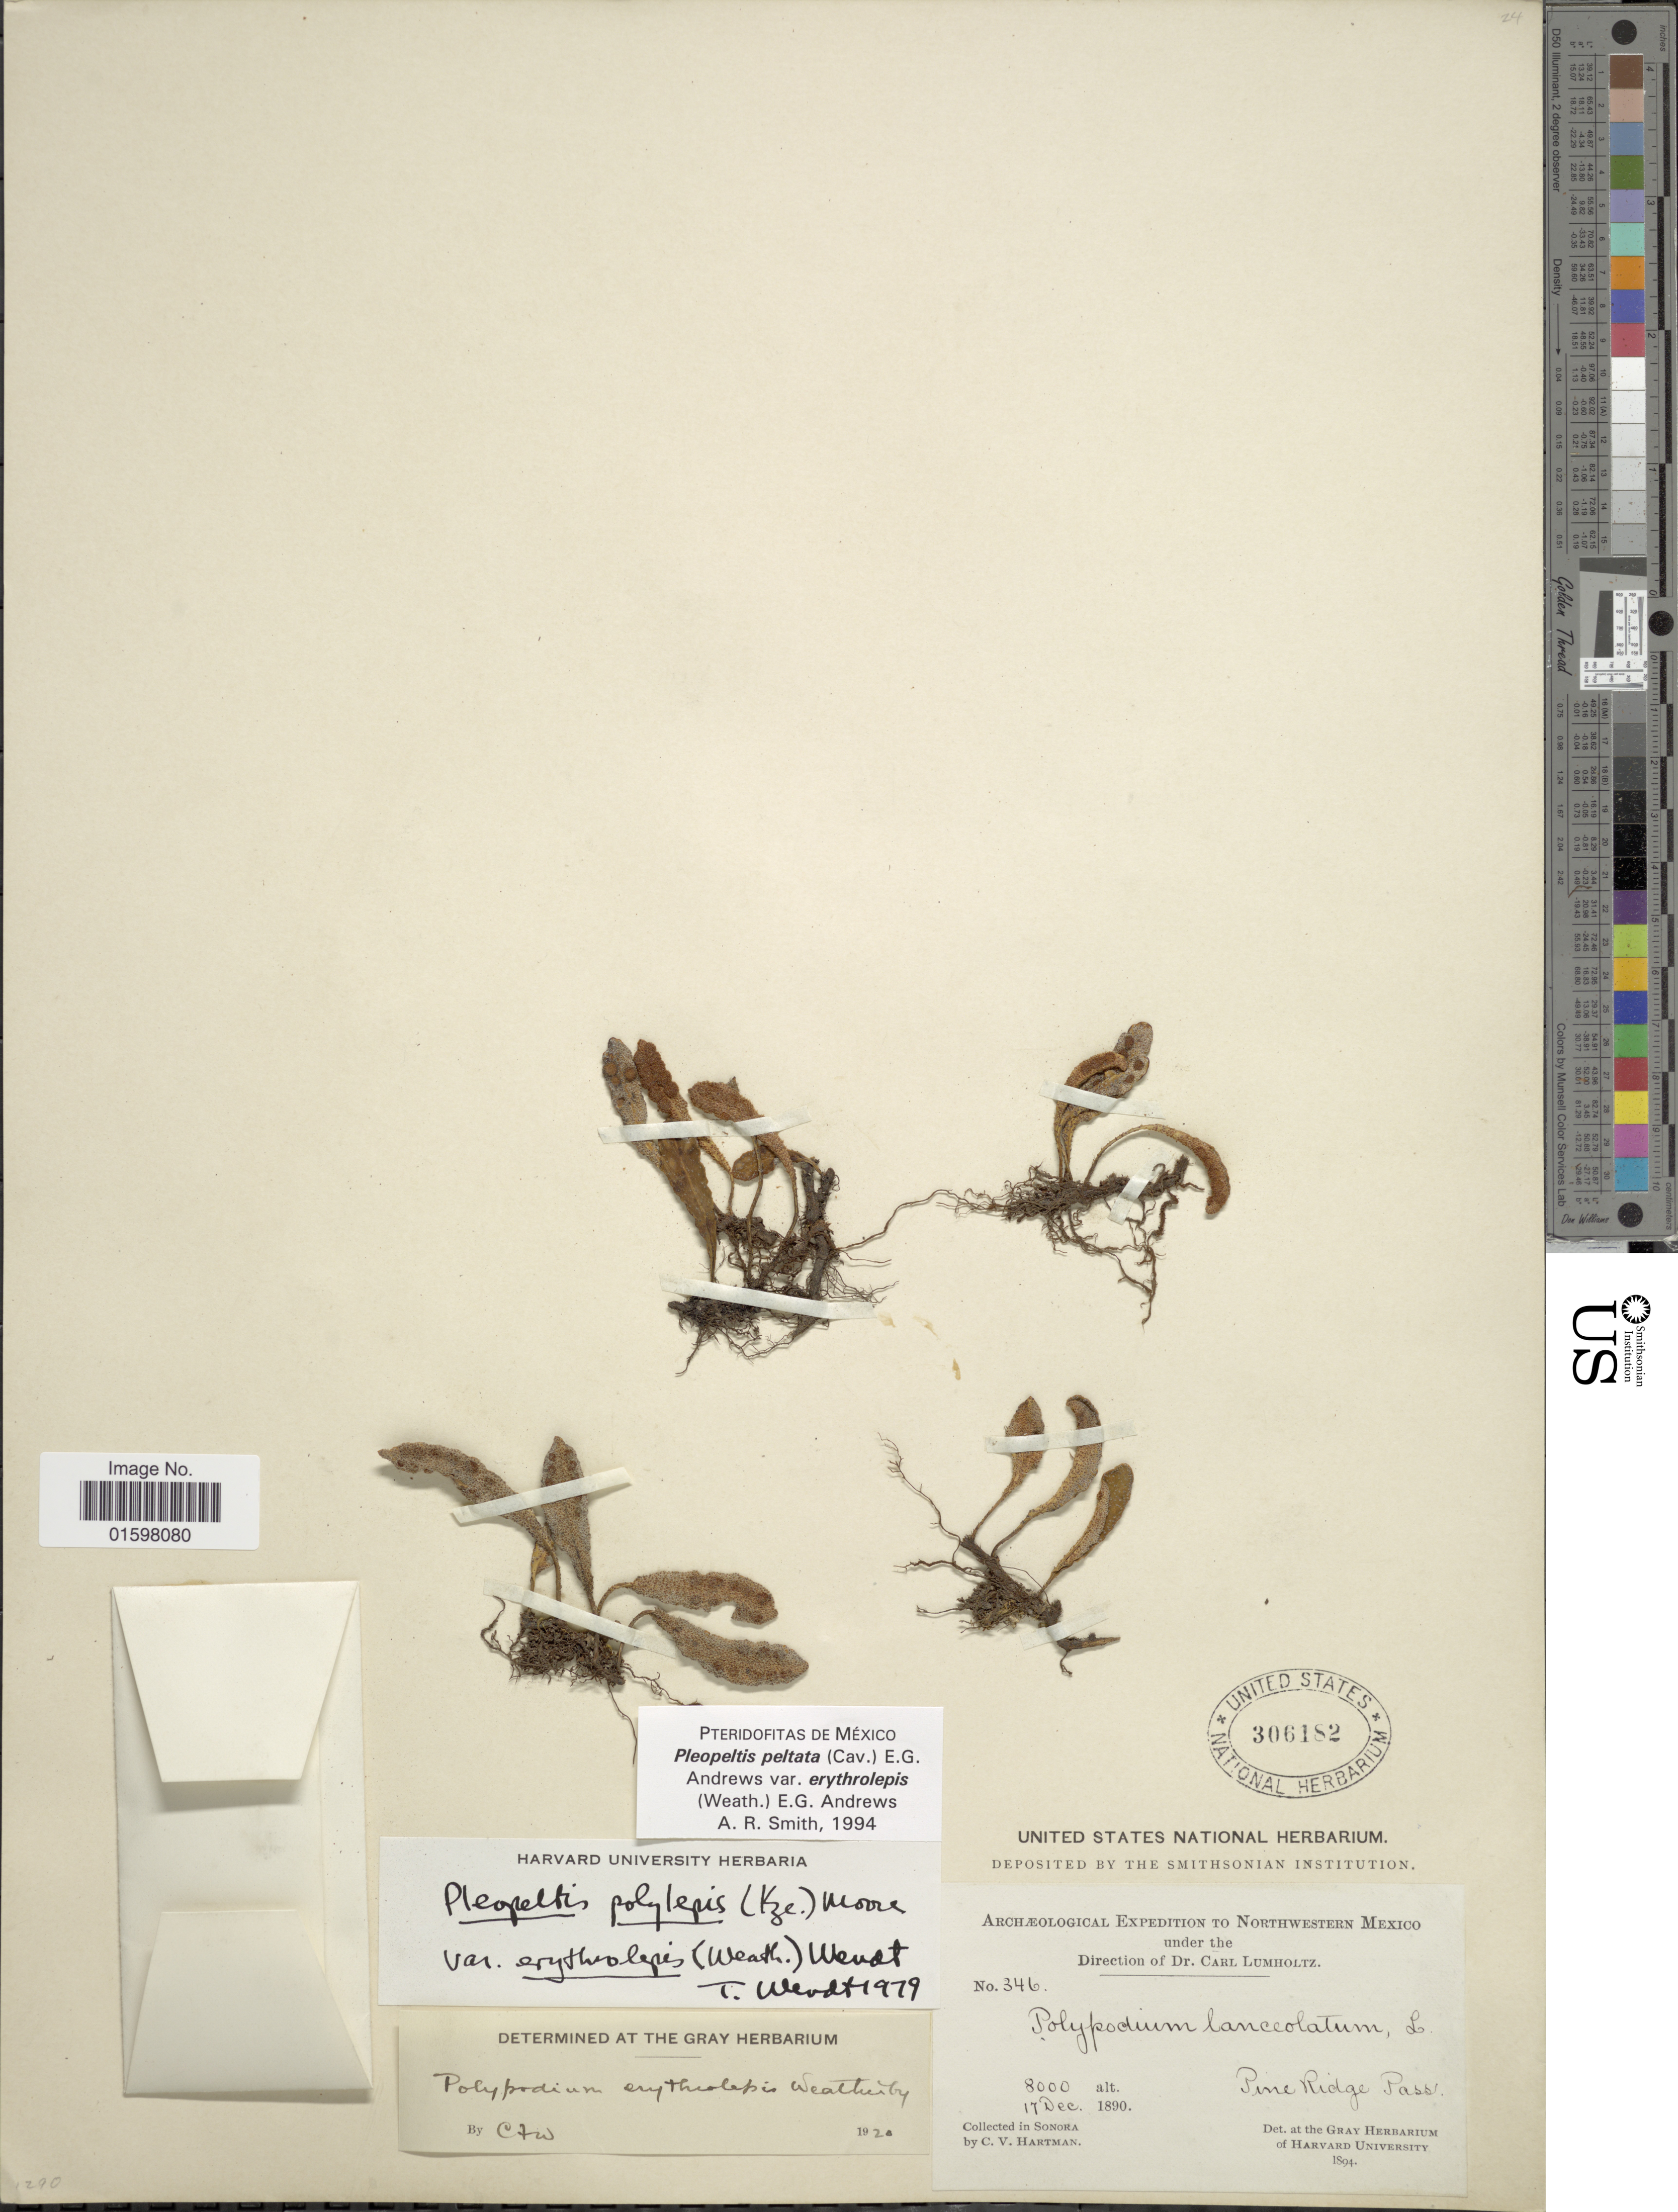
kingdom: Plantae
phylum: Tracheophyta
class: Polypodiopsida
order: Polypodiales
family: Polypodiaceae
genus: Pleopeltis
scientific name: Pleopeltis peltata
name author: Scort.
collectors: C. V. Hartman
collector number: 346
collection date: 1890-12-17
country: Mexico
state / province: Sonora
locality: Northwestern Mexico, Pine Ridge Pass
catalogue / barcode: US 306182